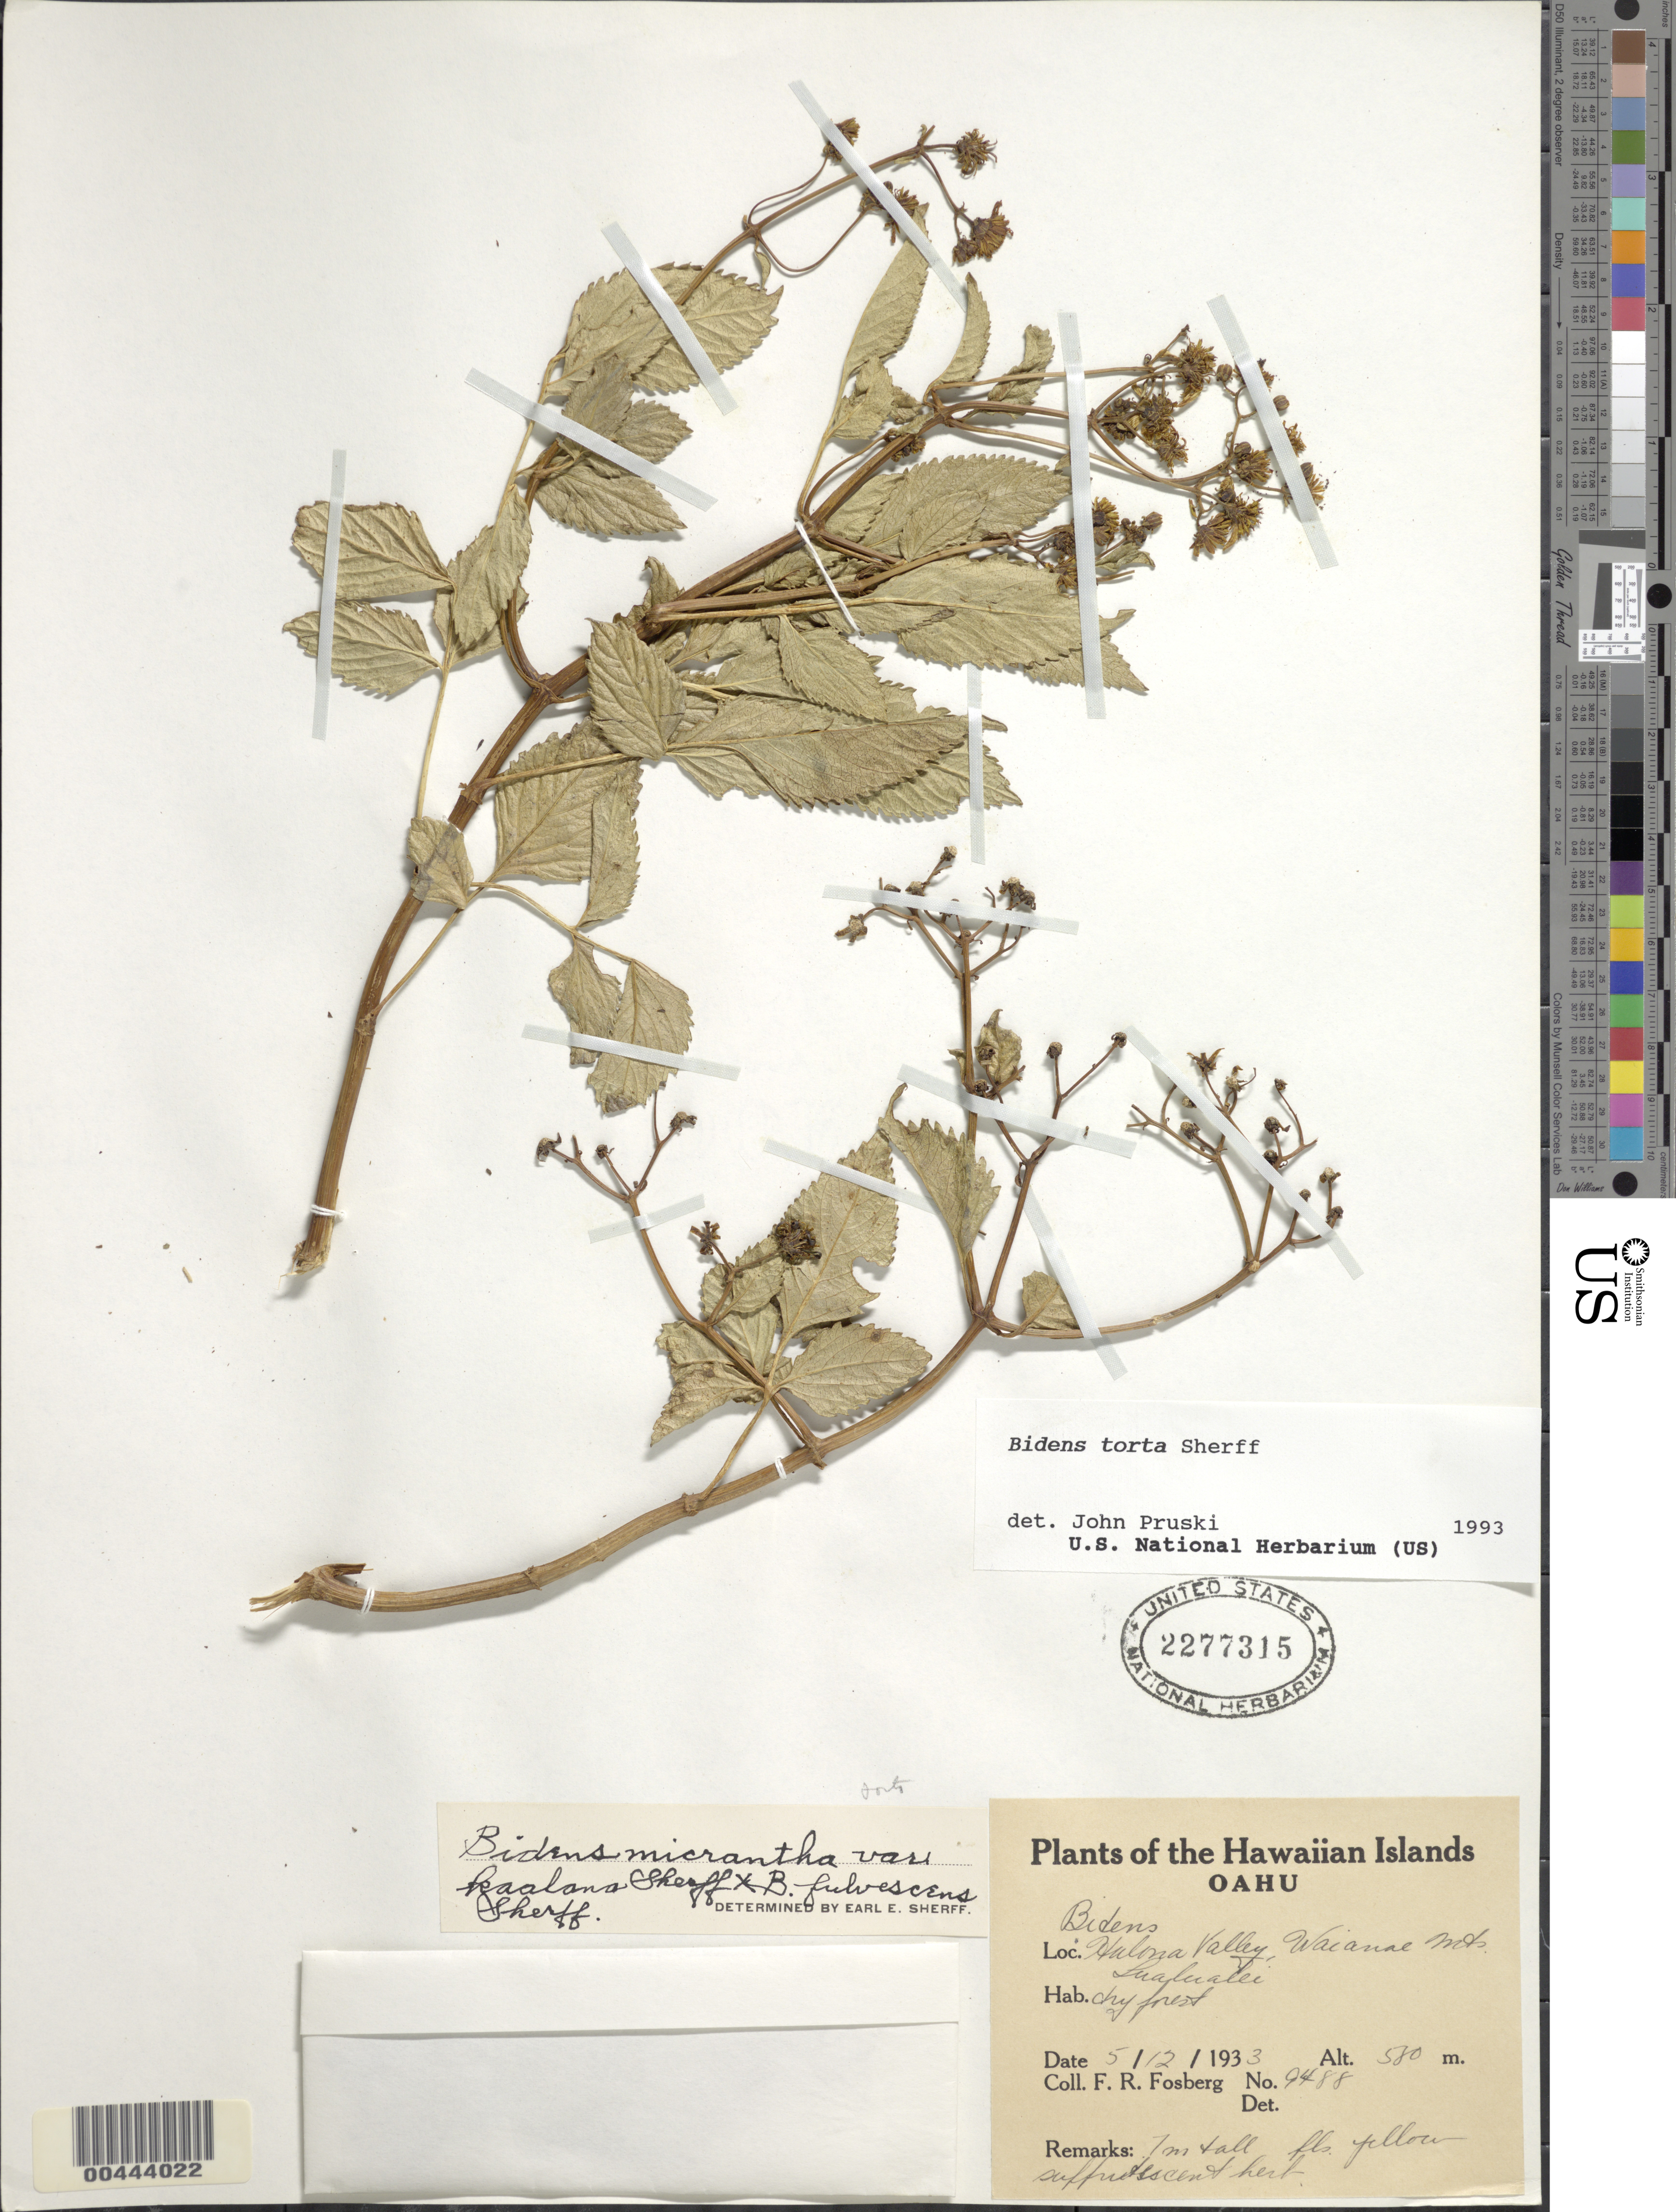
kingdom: Plantae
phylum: Tracheophyta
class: Magnoliopsida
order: Asterales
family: Asteraceae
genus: Bidens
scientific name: Bidens torta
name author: Sherff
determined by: Pruski, J. F.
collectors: F. R. Fosberg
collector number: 9488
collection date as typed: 12 May 1933 or 5 Dec 1933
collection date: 1933-05-12 or 1933-12-05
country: United States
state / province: Hawaii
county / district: Honolulu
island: Oahu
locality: Halina Valley, Waianae Mountains, Lualuatei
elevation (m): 580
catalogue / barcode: US 2277315